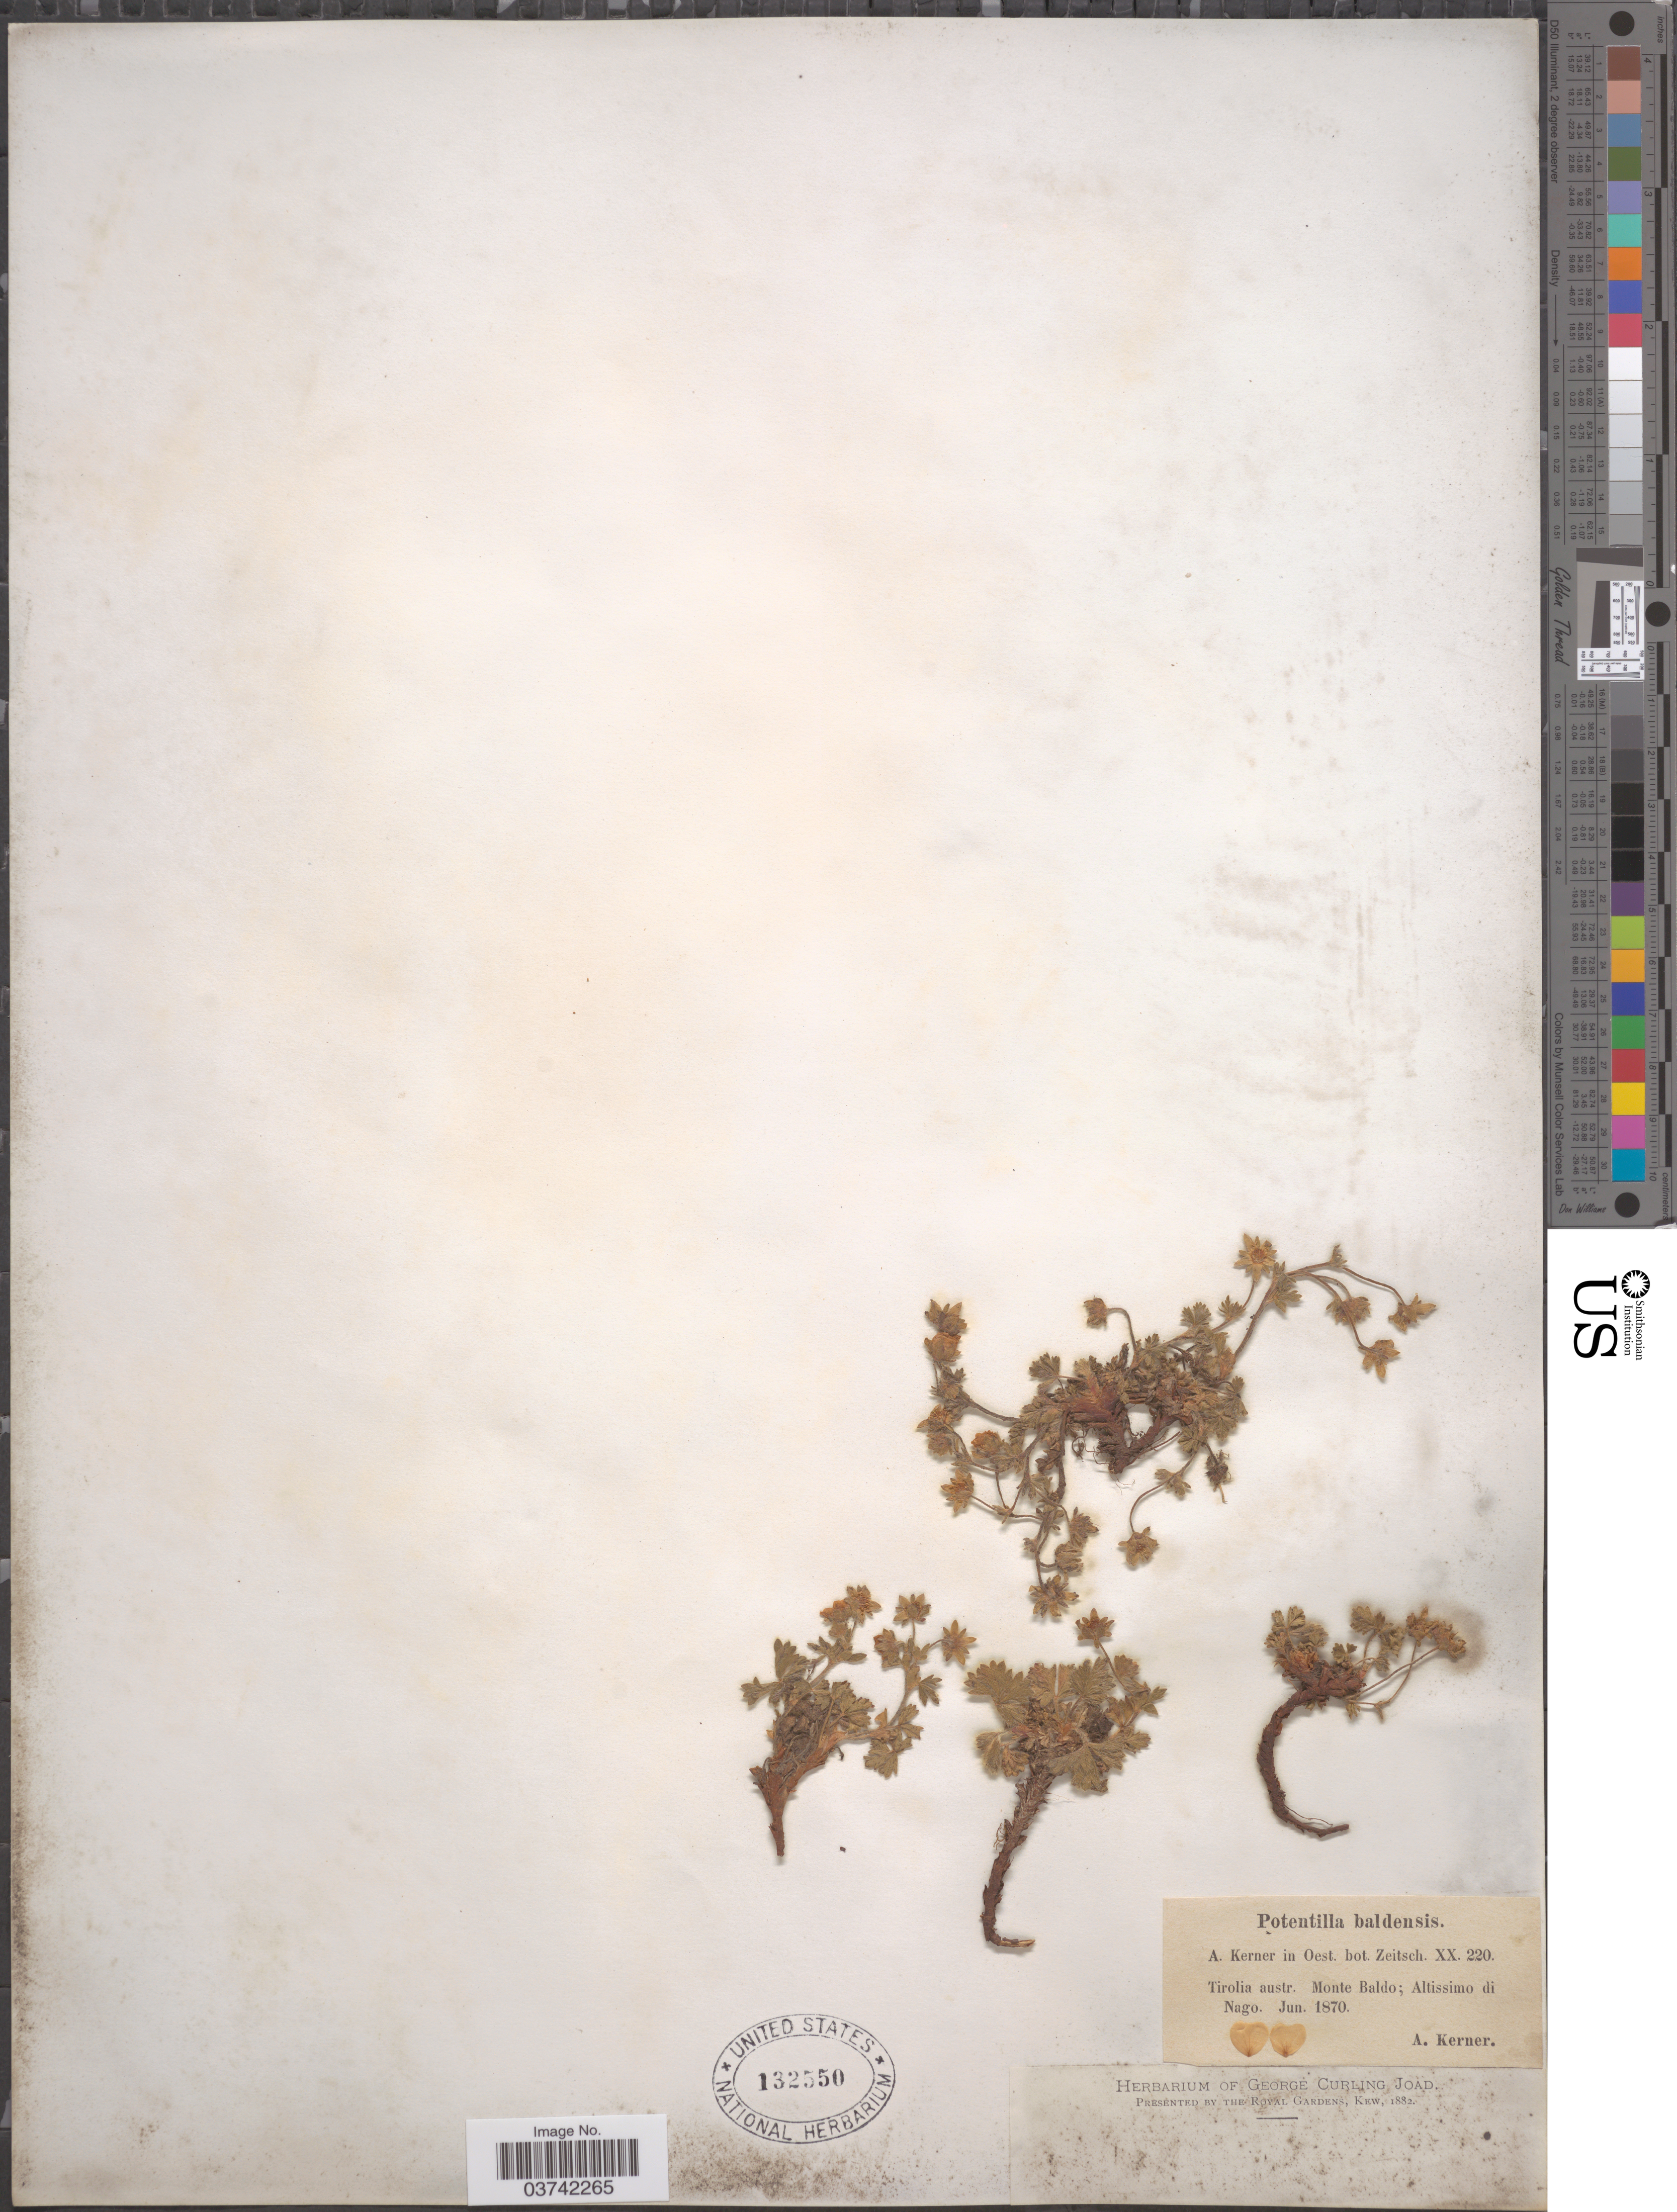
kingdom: Plantae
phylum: Tracheophyta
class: Magnoliopsida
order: Rosales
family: Rosaceae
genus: Potentilla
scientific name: Potentilla baldensis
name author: A. Kern.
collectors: A. Kerner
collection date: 1870-06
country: Italy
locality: Tirolia austr. Monte Baldo; Altissimo di Nago.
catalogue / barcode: US 132550